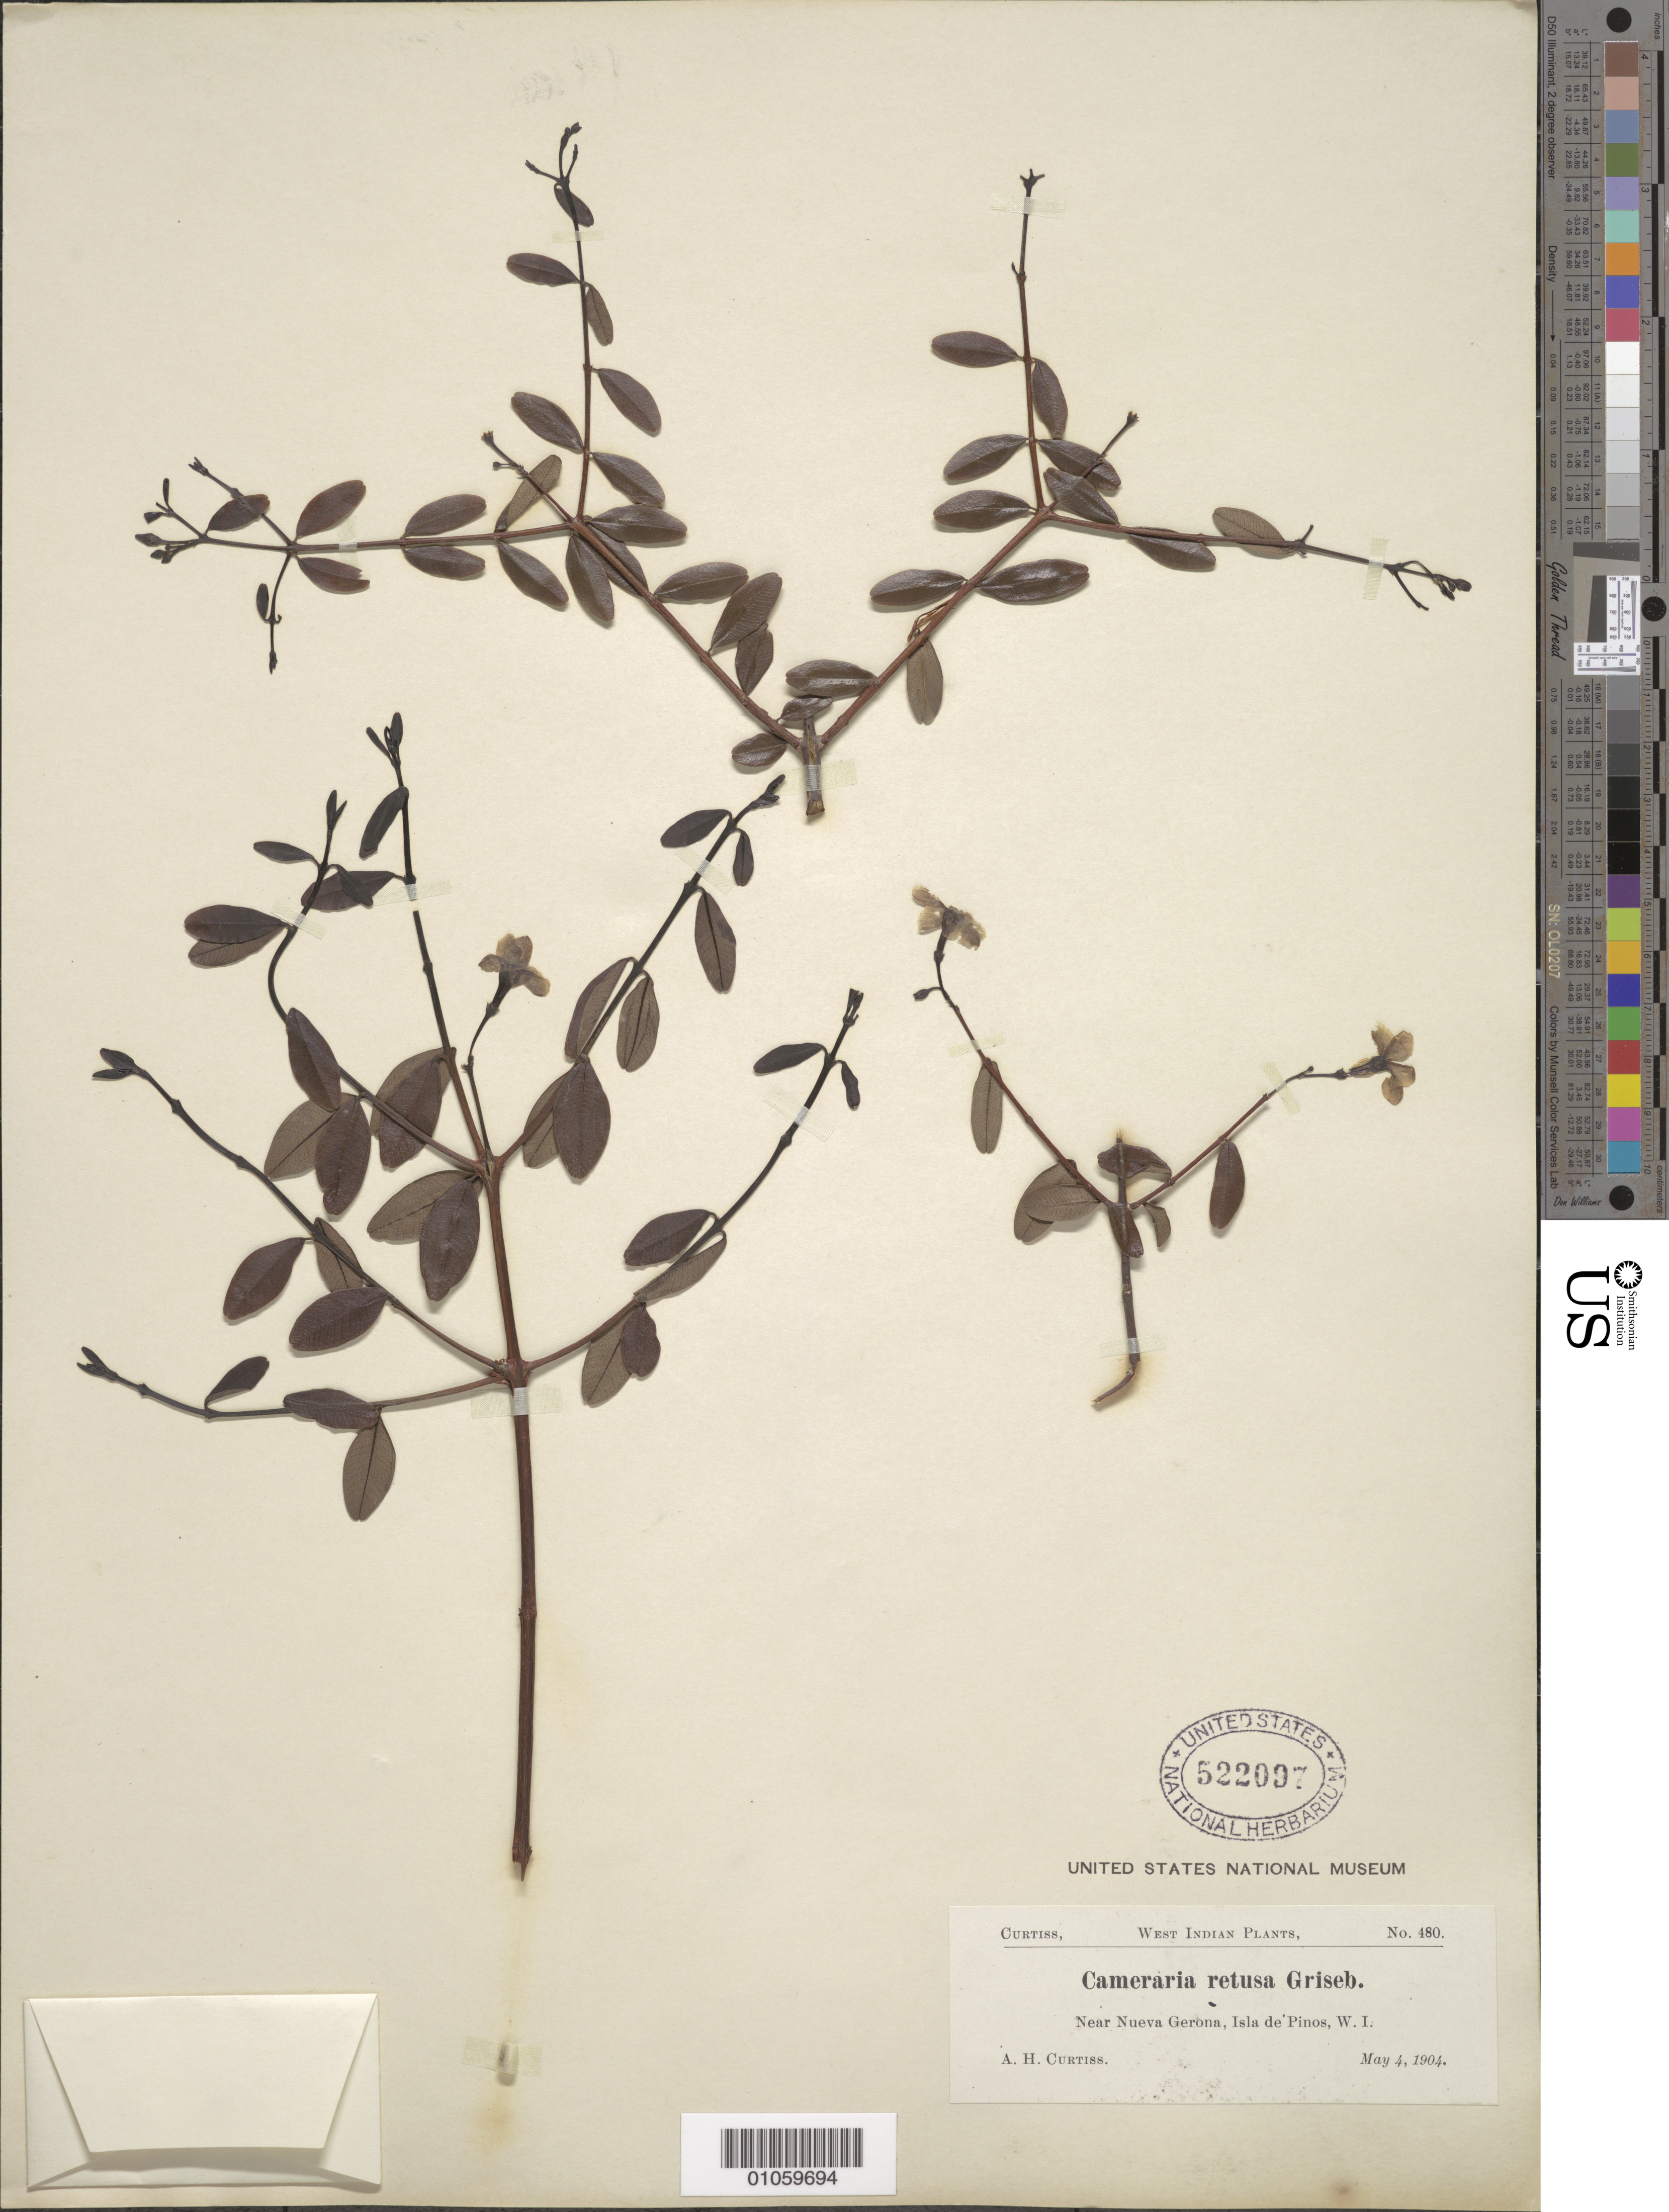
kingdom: Plantae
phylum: Tracheophyta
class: Magnoliopsida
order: Gentianales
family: Apocynaceae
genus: Cameraria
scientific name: Cameraria retusa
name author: Griseb.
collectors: A. H. Curtiss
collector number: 480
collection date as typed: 04 May 1904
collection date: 1904-05-04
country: Cuba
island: Isla de la Juventud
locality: Isle of Pines, Near Nueva Gerona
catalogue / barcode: US 522097